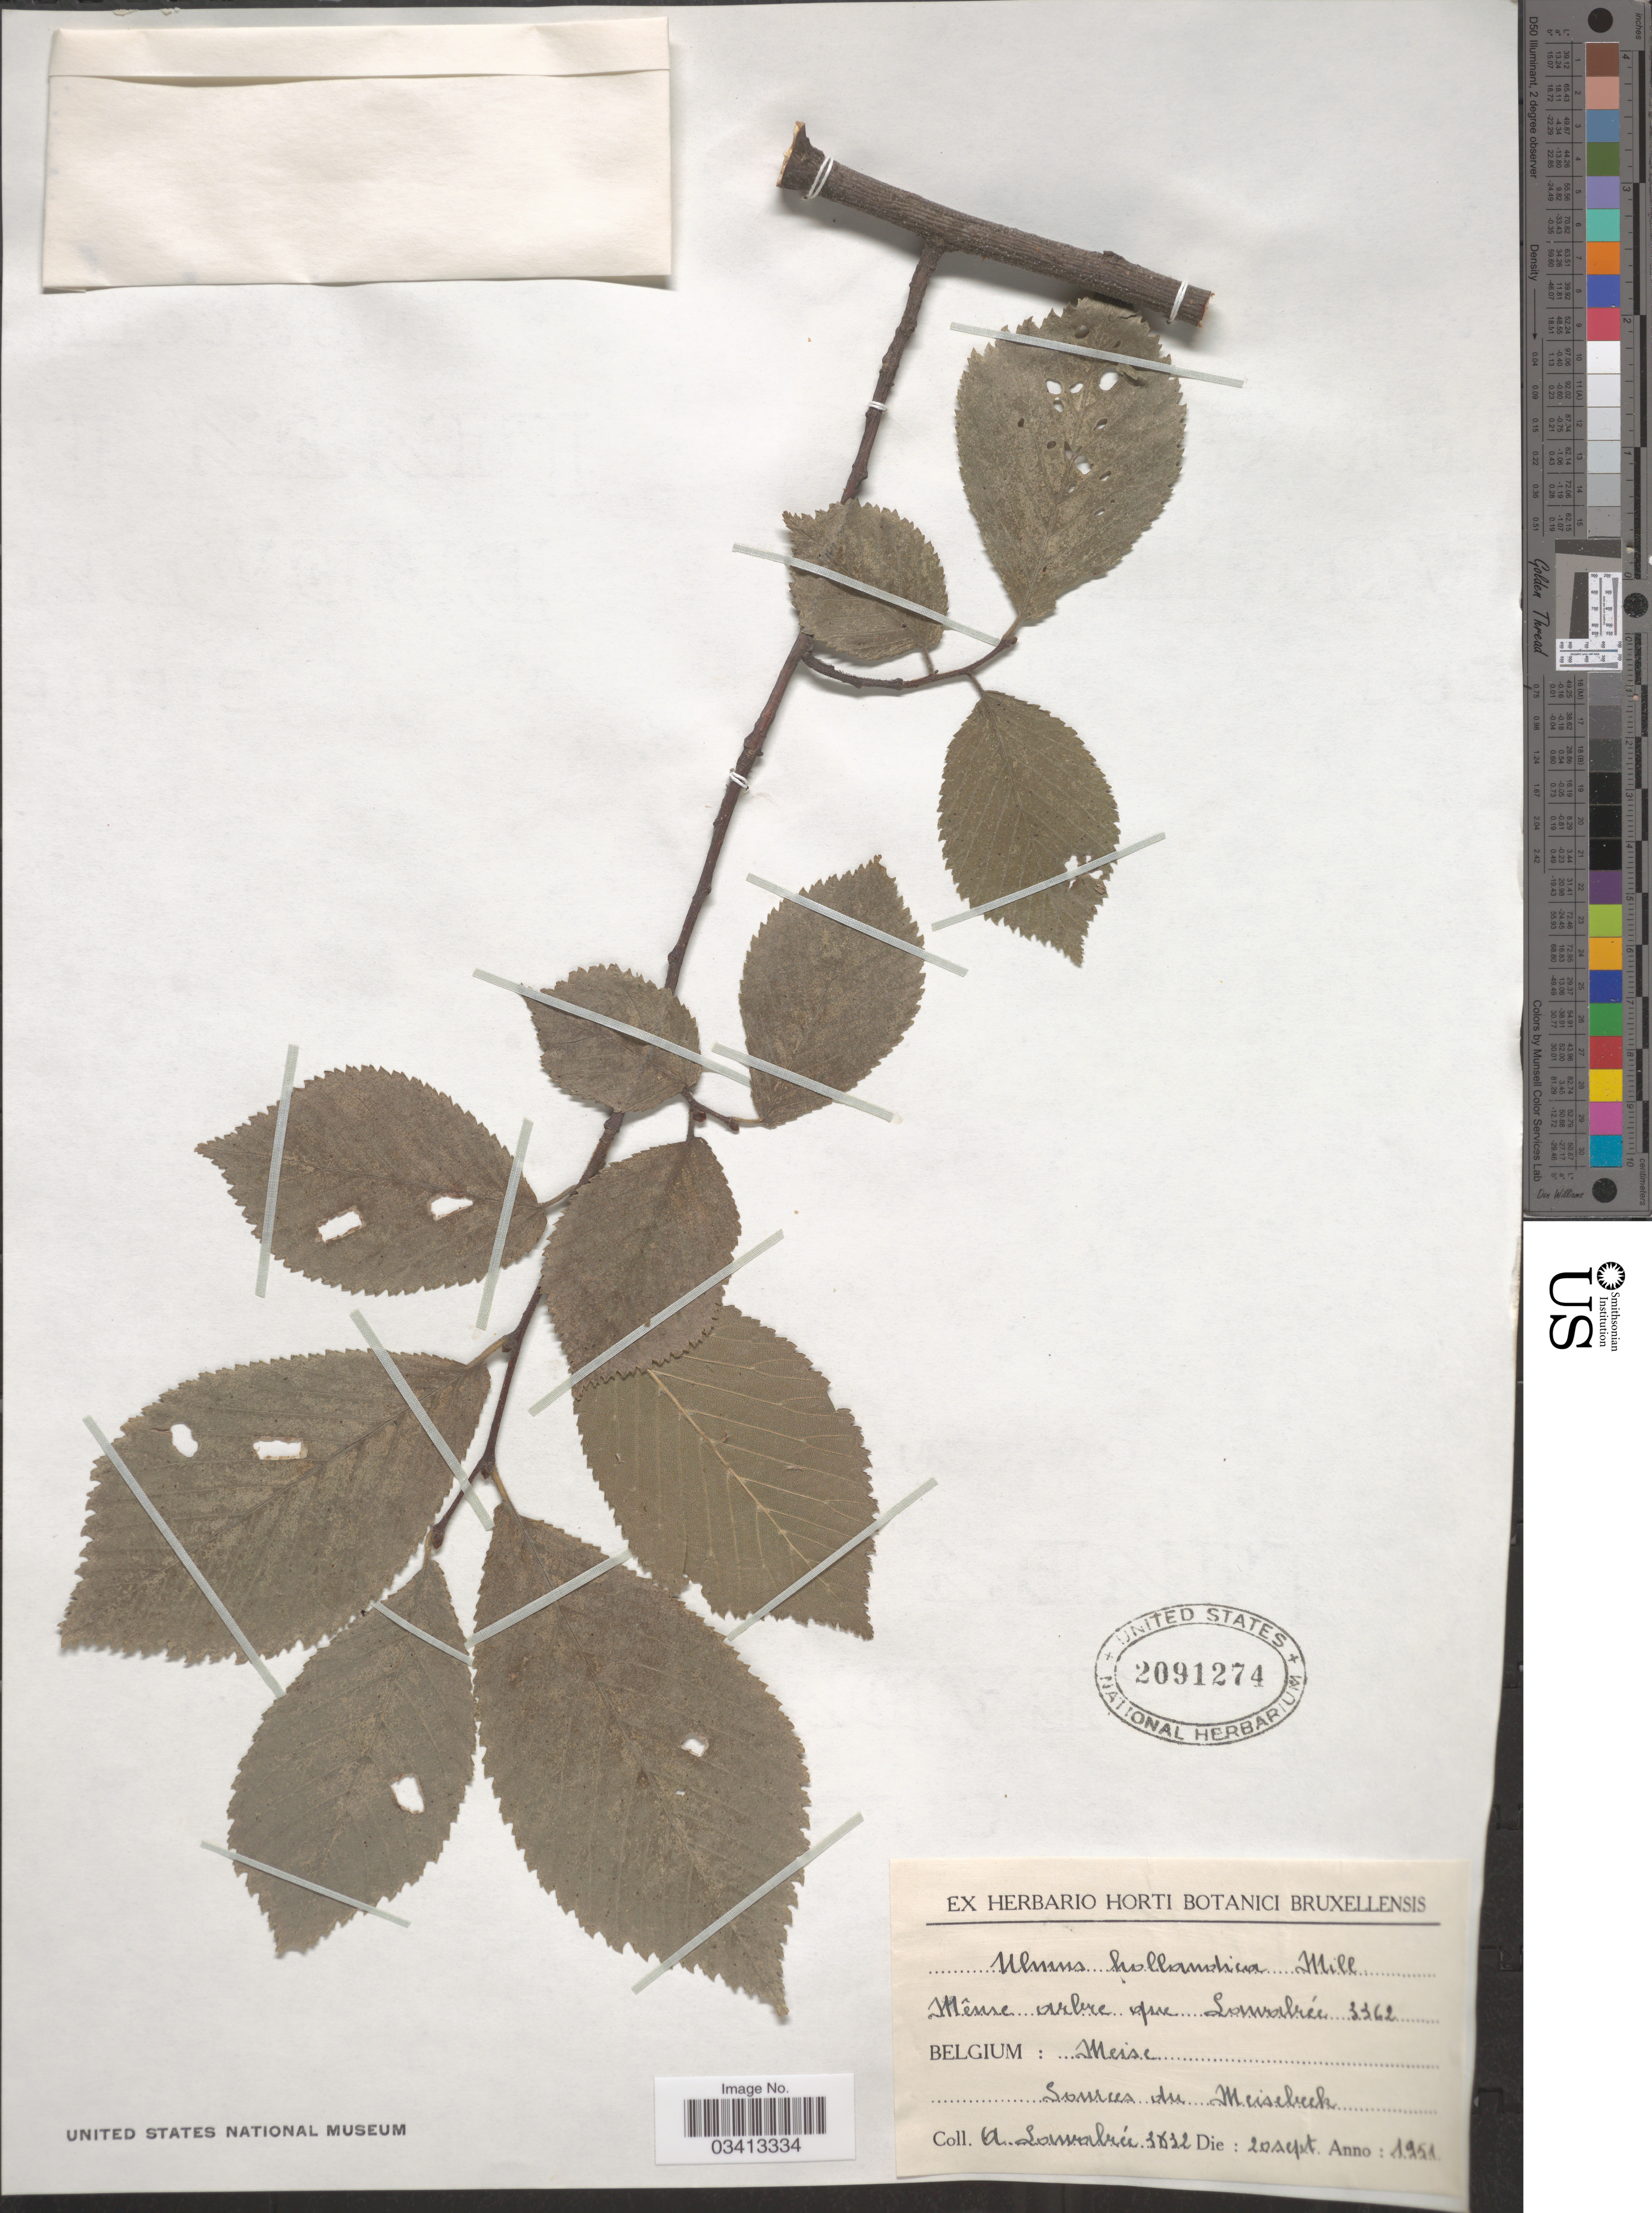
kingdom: Plantae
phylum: Tracheophyta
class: Magnoliopsida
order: Rosales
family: Ulmaceae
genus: Ulmus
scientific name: Ulmus x hollandica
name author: Mill.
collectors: A. G. Lawalrée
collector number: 3832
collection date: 1951-09-20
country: Belgium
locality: Meise. Sources du Meisebeck.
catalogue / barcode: US 2091274